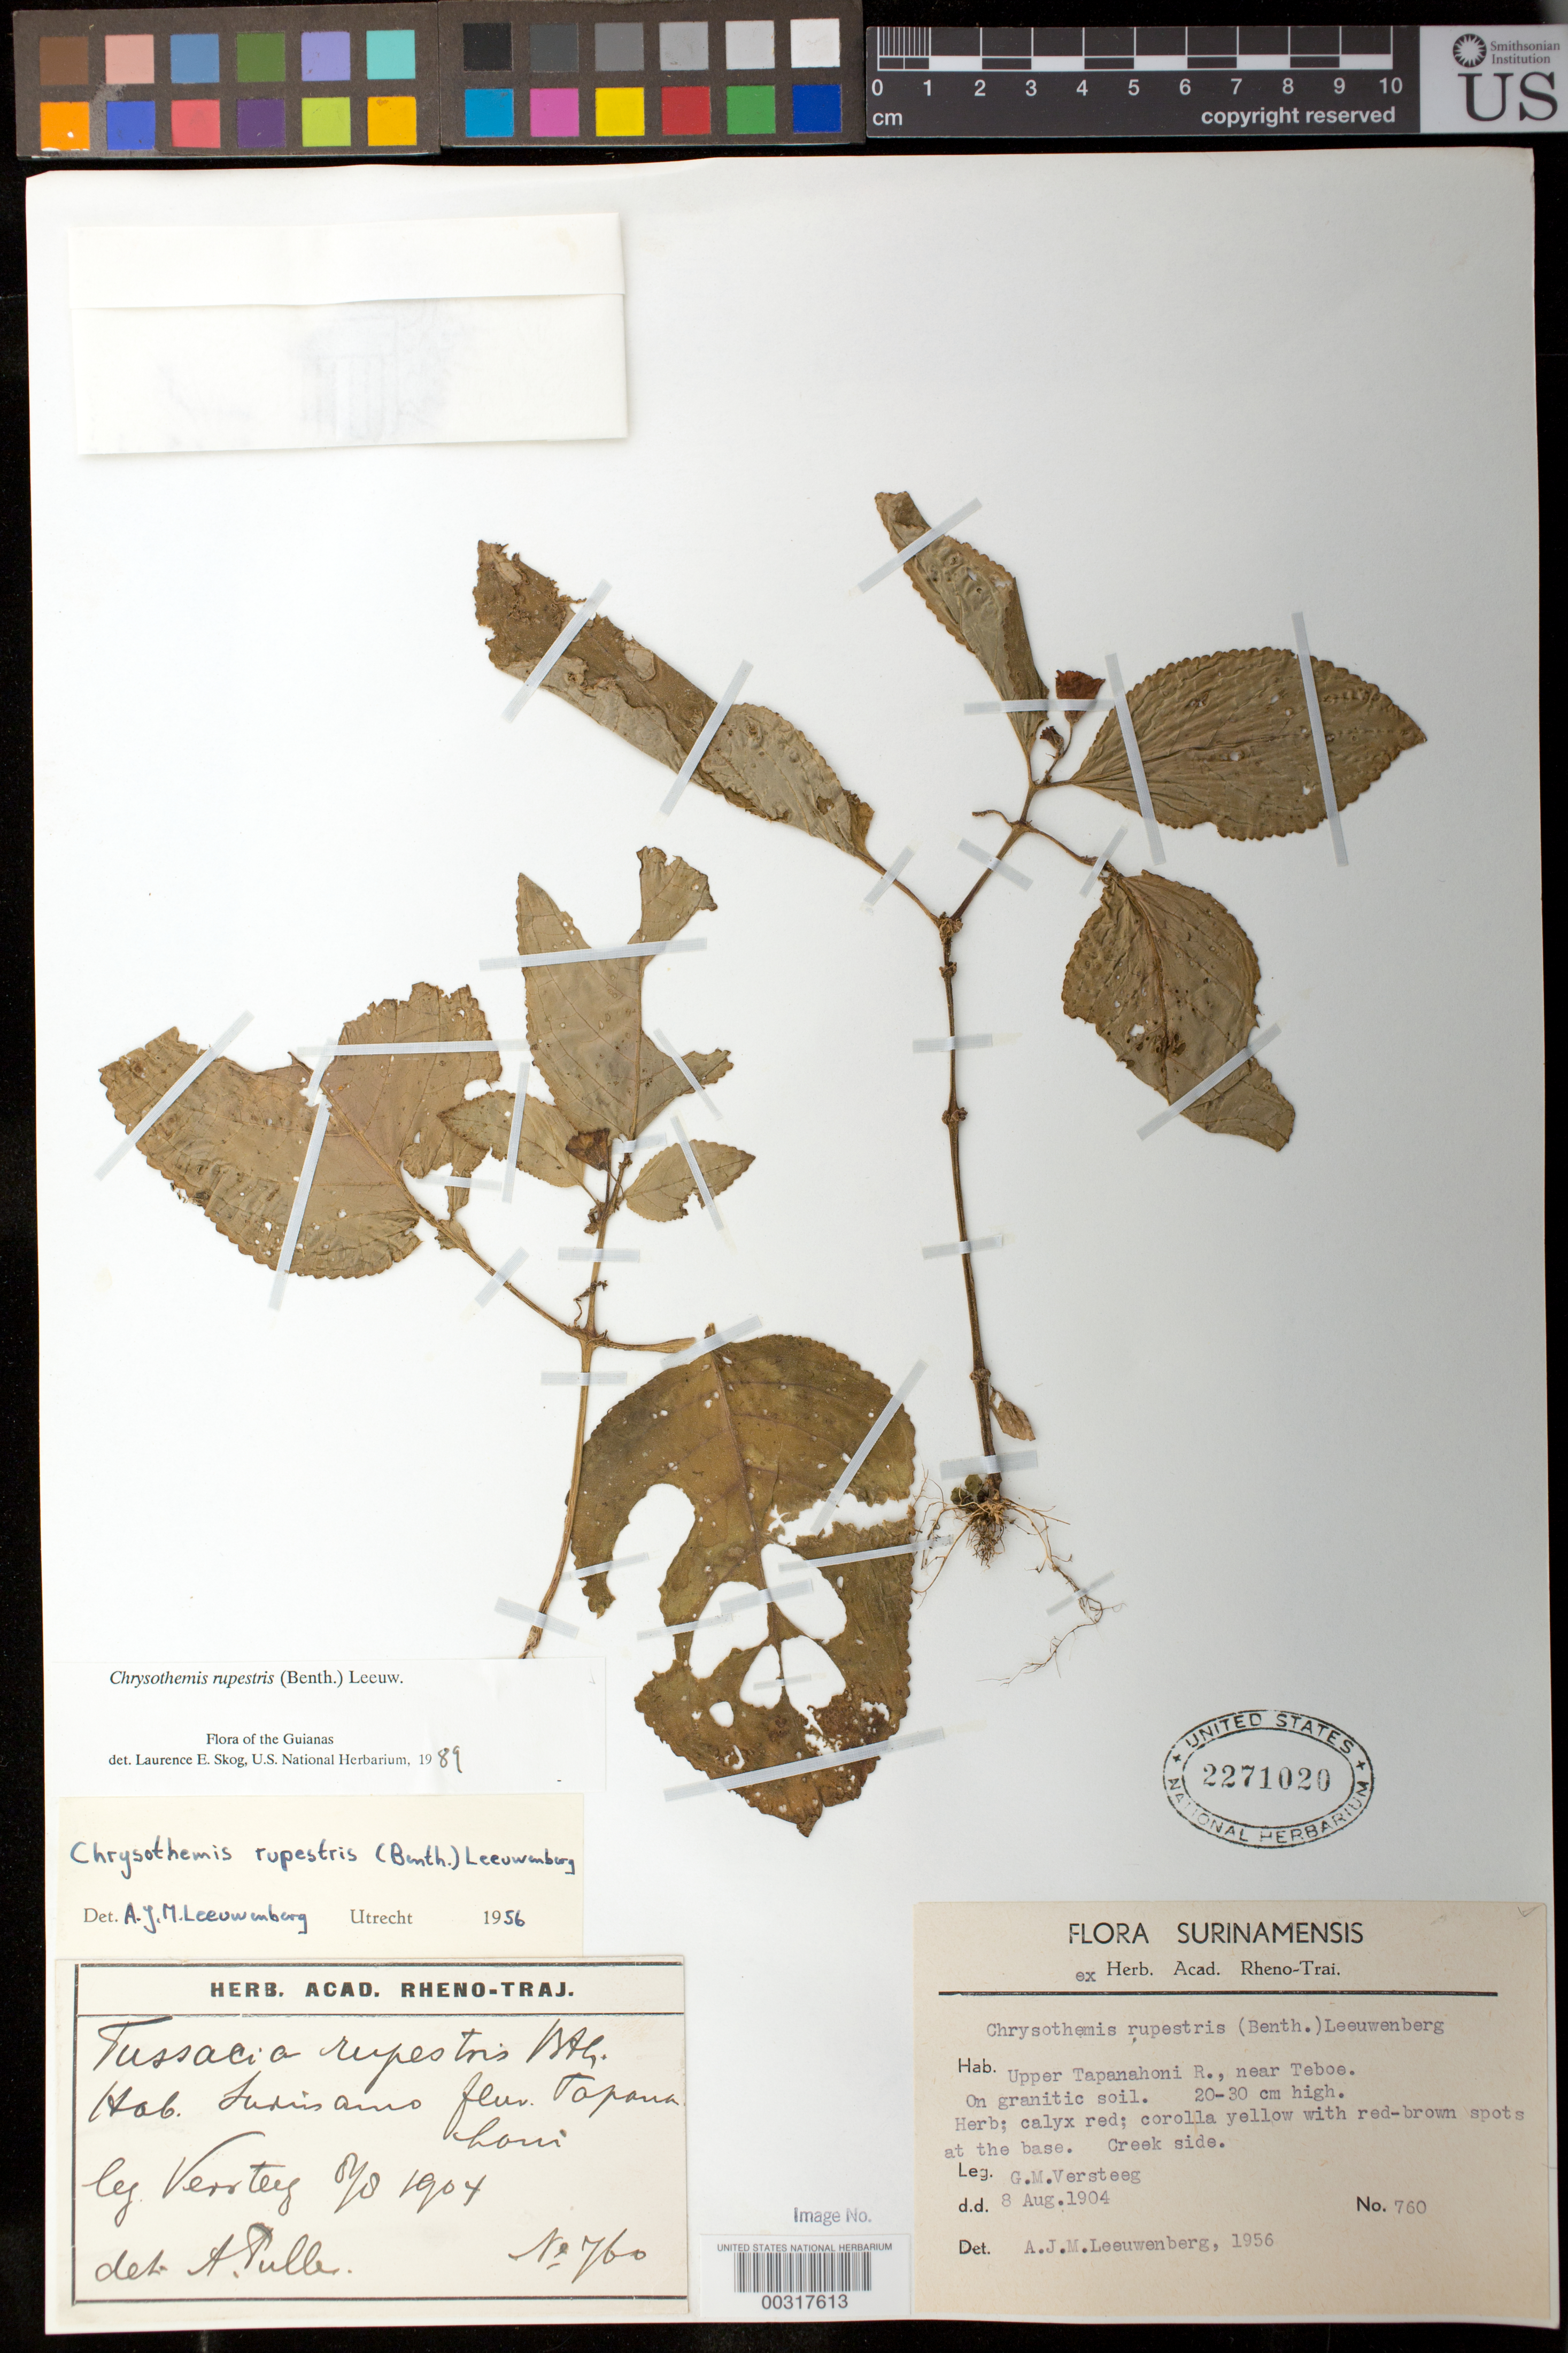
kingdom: Plantae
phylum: Tracheophyta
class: Magnoliopsida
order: Lamiales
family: Gesneriaceae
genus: Chrysothemis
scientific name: Chrysothemis rupestris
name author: (Benth.) Leeuwenb.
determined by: Skog, Laurence E.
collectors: G. Versteeg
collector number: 760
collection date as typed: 08 Aug 1904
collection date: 1904-08-08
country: Suriname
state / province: Sipaliwini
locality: Upper Tapanahoni R., near Teboe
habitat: On granitic soil; creek side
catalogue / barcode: US 2271020